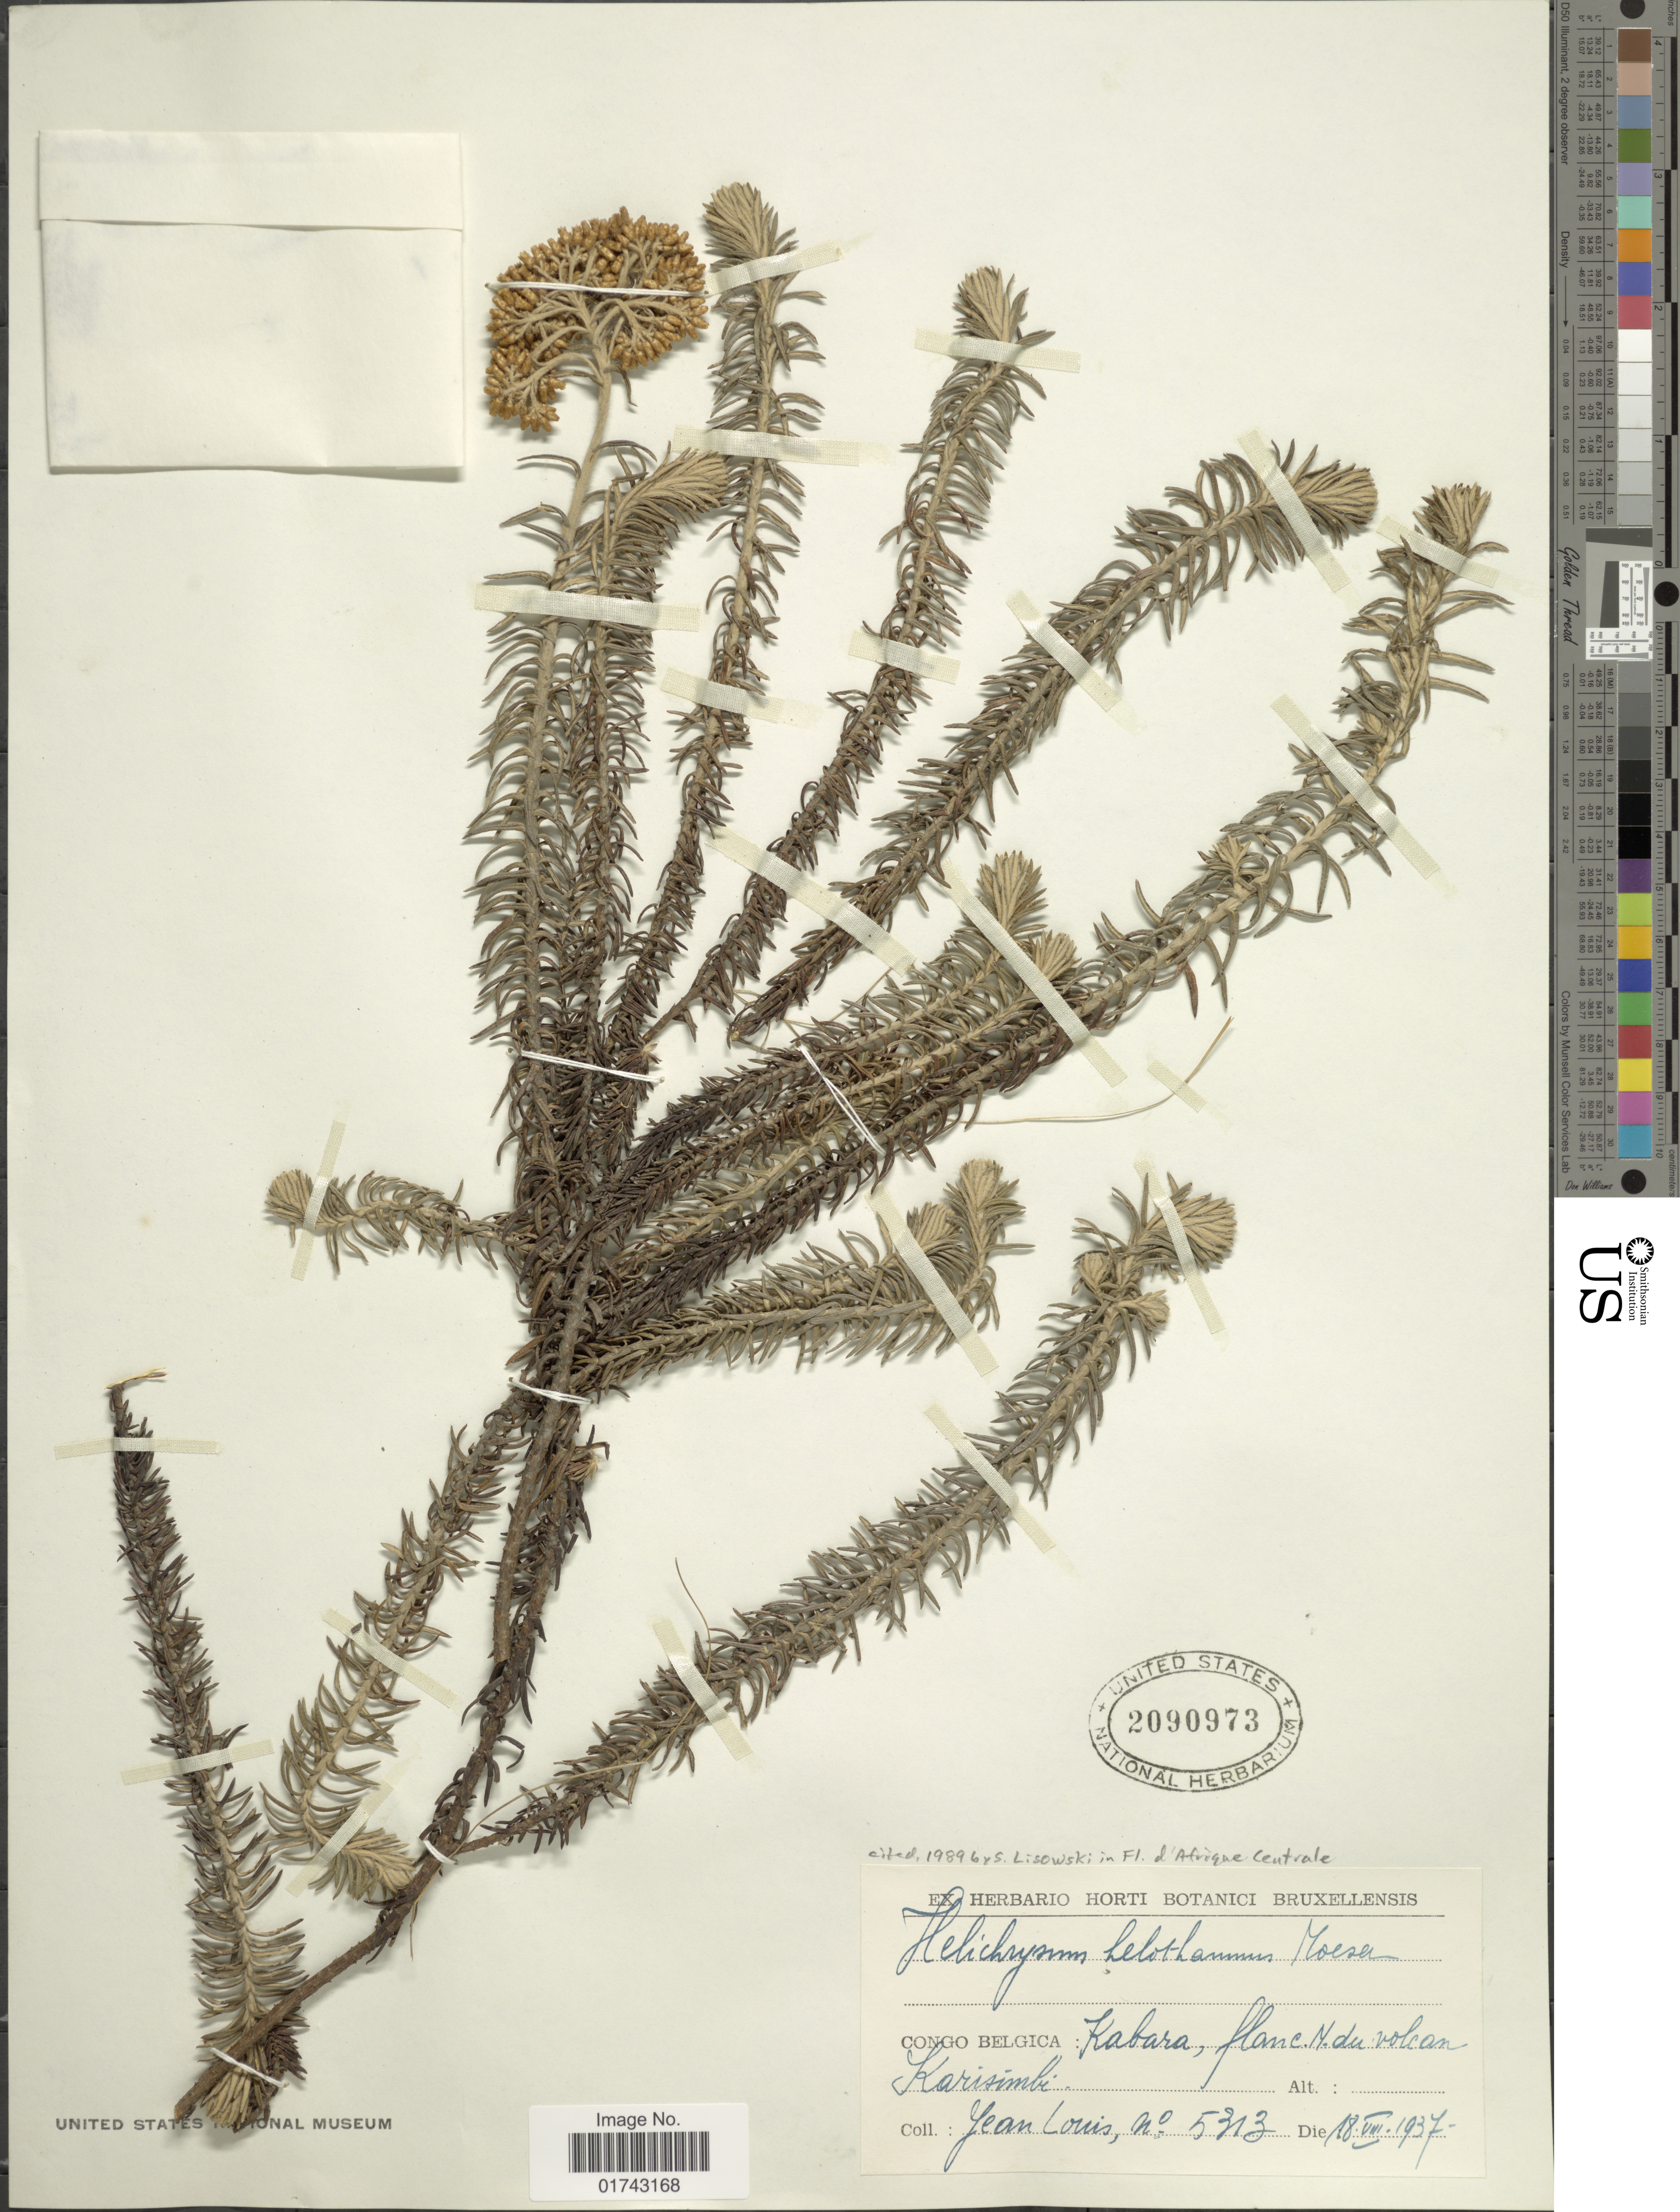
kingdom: Plantae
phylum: Tracheophyta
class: Magnoliopsida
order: Asterales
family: Asteraceae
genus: Helichrysum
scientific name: Helichrysum helothamnus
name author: Moeser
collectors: J. Louis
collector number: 5313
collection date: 1937-08-18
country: Congo, Democratic Republic of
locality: Congo Belgica: Kabara, Flanc M. du volcan, Karisimbi.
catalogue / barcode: US 2090973